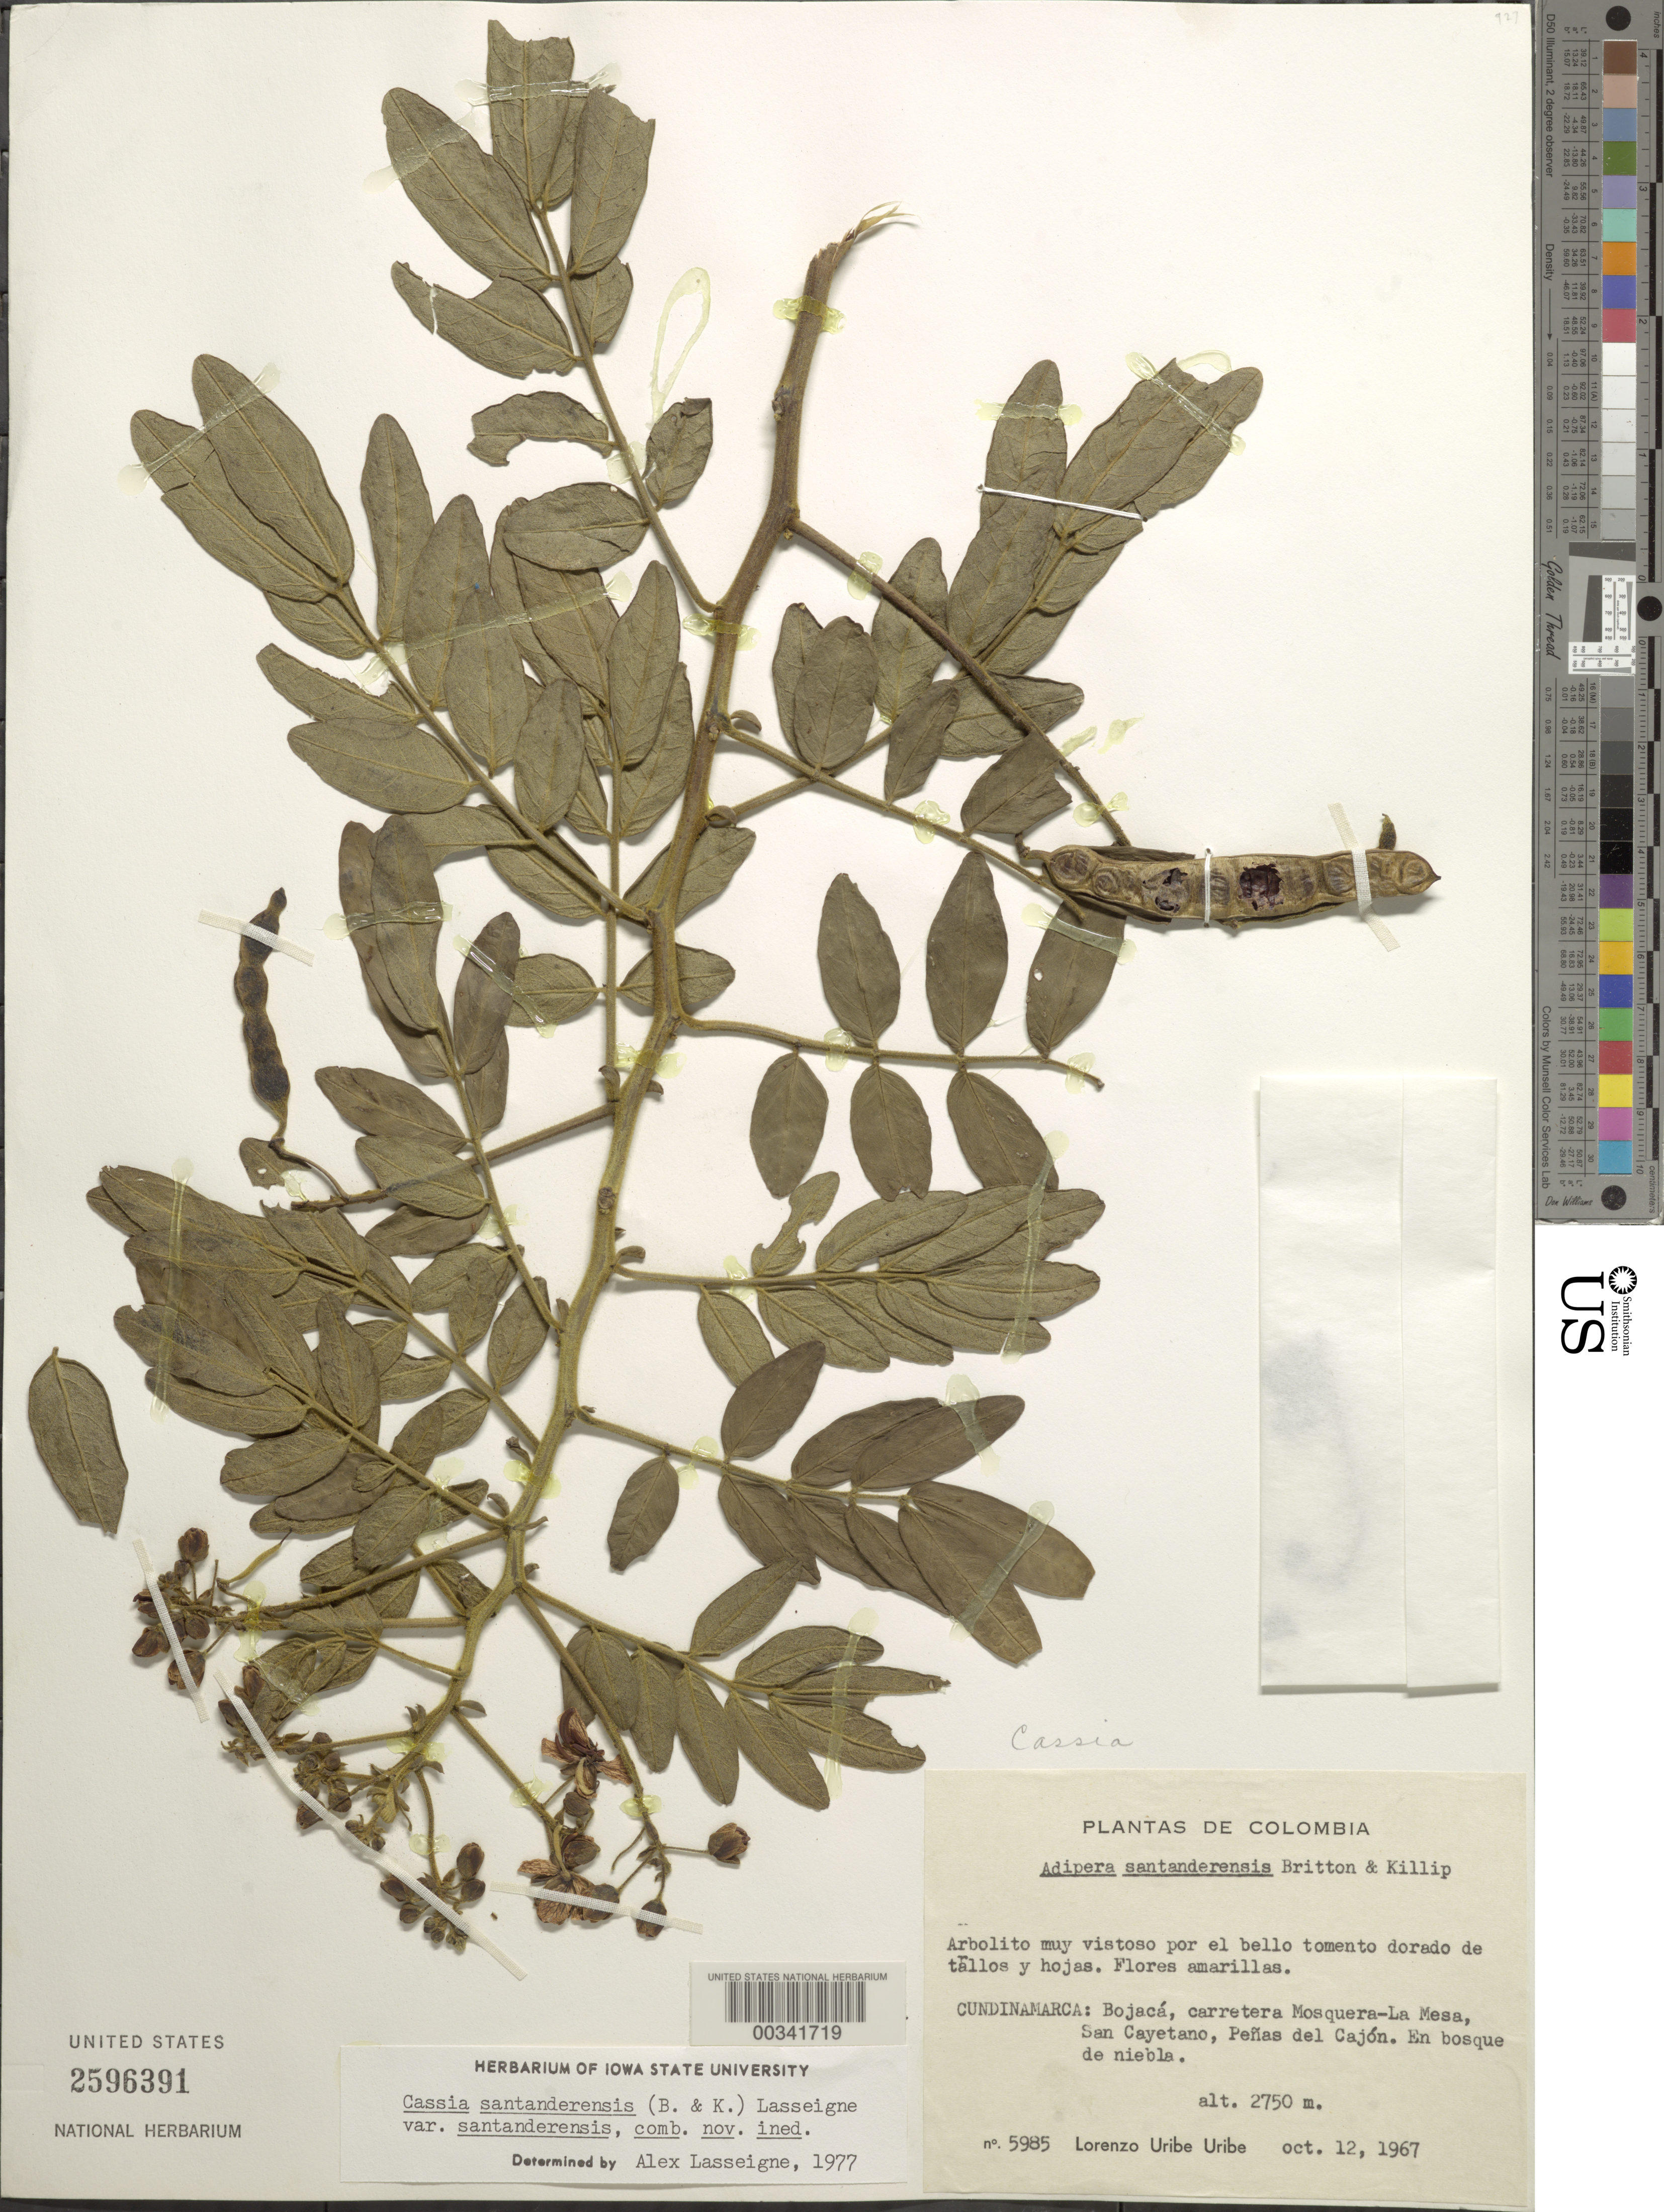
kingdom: Plantae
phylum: Tracheophyta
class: Magnoliopsida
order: Fabales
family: Fabaceae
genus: Senna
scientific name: Senna santanderensis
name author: (Britton & Killip) H.S. Irwin & Barneby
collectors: L. Uribe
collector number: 5985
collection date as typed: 12 Oct 1967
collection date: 1967-10-12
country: Colombia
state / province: Cundinamarca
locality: Bojaca, Carretera Mosquera-la-Mes, San Cayetano, Penas del Cajon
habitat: En bosque de niebla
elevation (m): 2750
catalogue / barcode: US 2596391